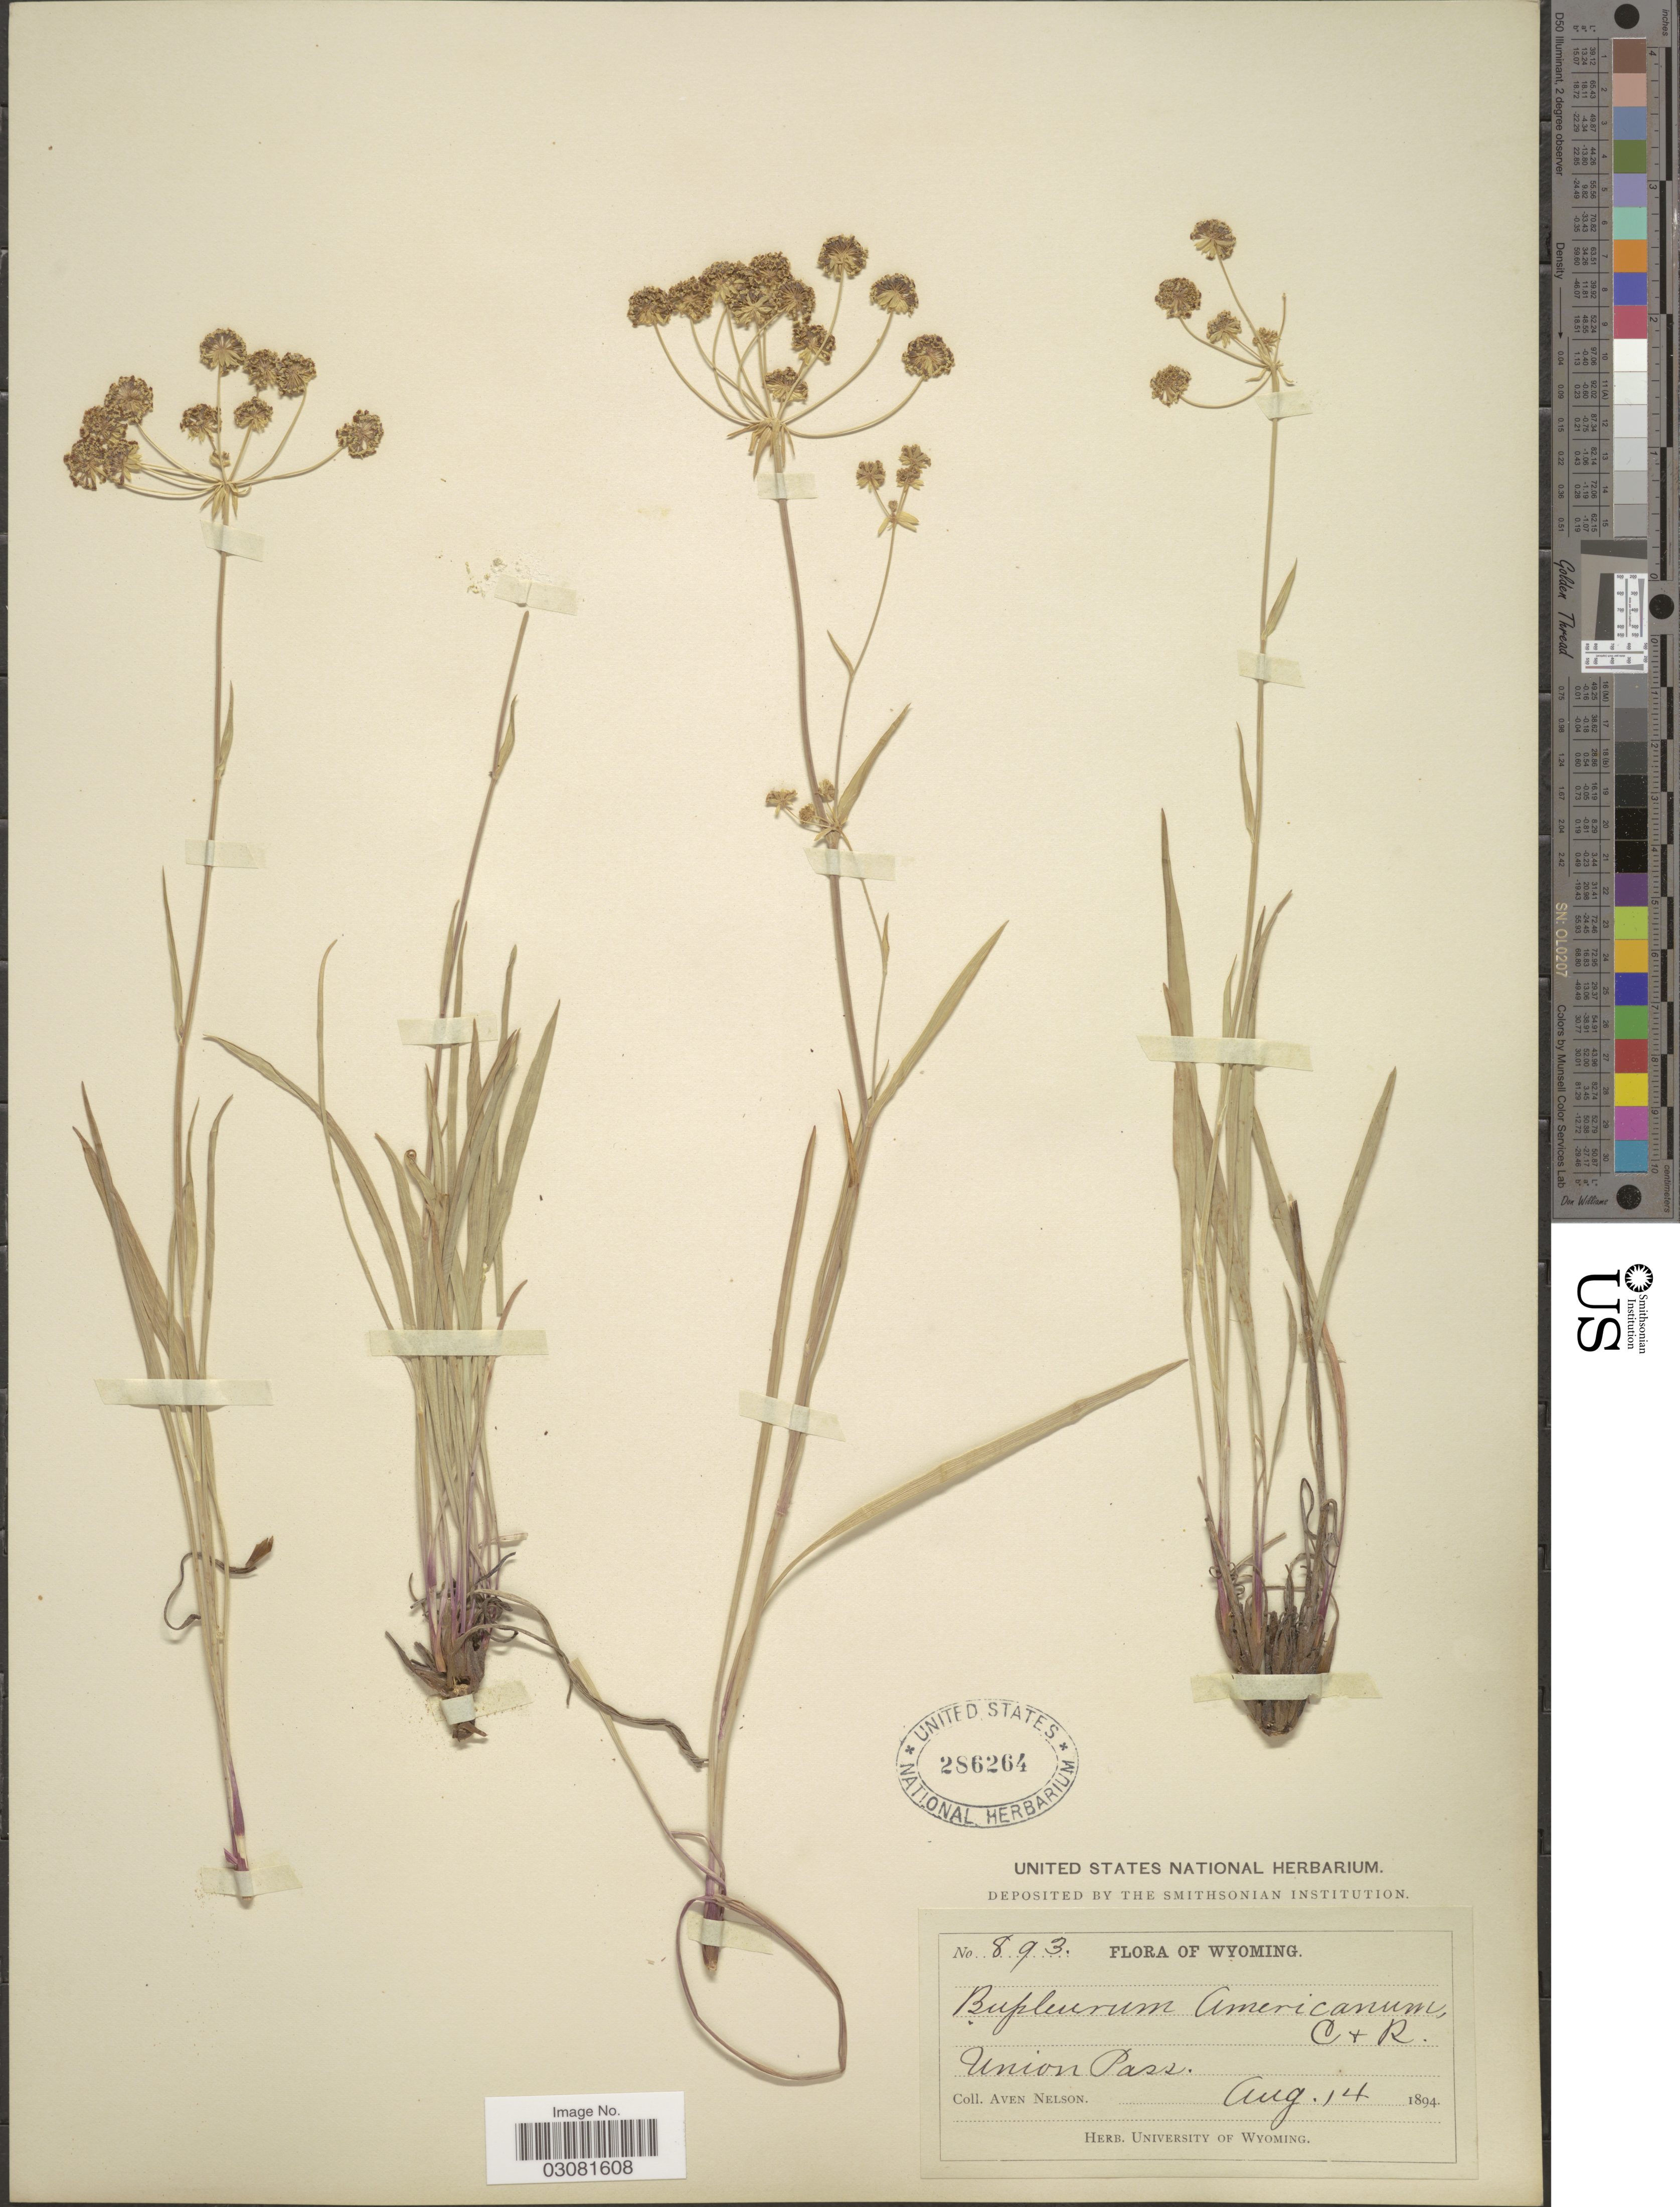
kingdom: Plantae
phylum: Tracheophyta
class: Magnoliopsida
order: Apiales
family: Apiaceae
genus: Bupleurum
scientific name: Bupleurum americanum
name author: J.M. Coult. & Rose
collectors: A. Nelson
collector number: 893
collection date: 1894-08-14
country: United States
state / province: Wyoming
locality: Union Pass.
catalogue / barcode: US 286264